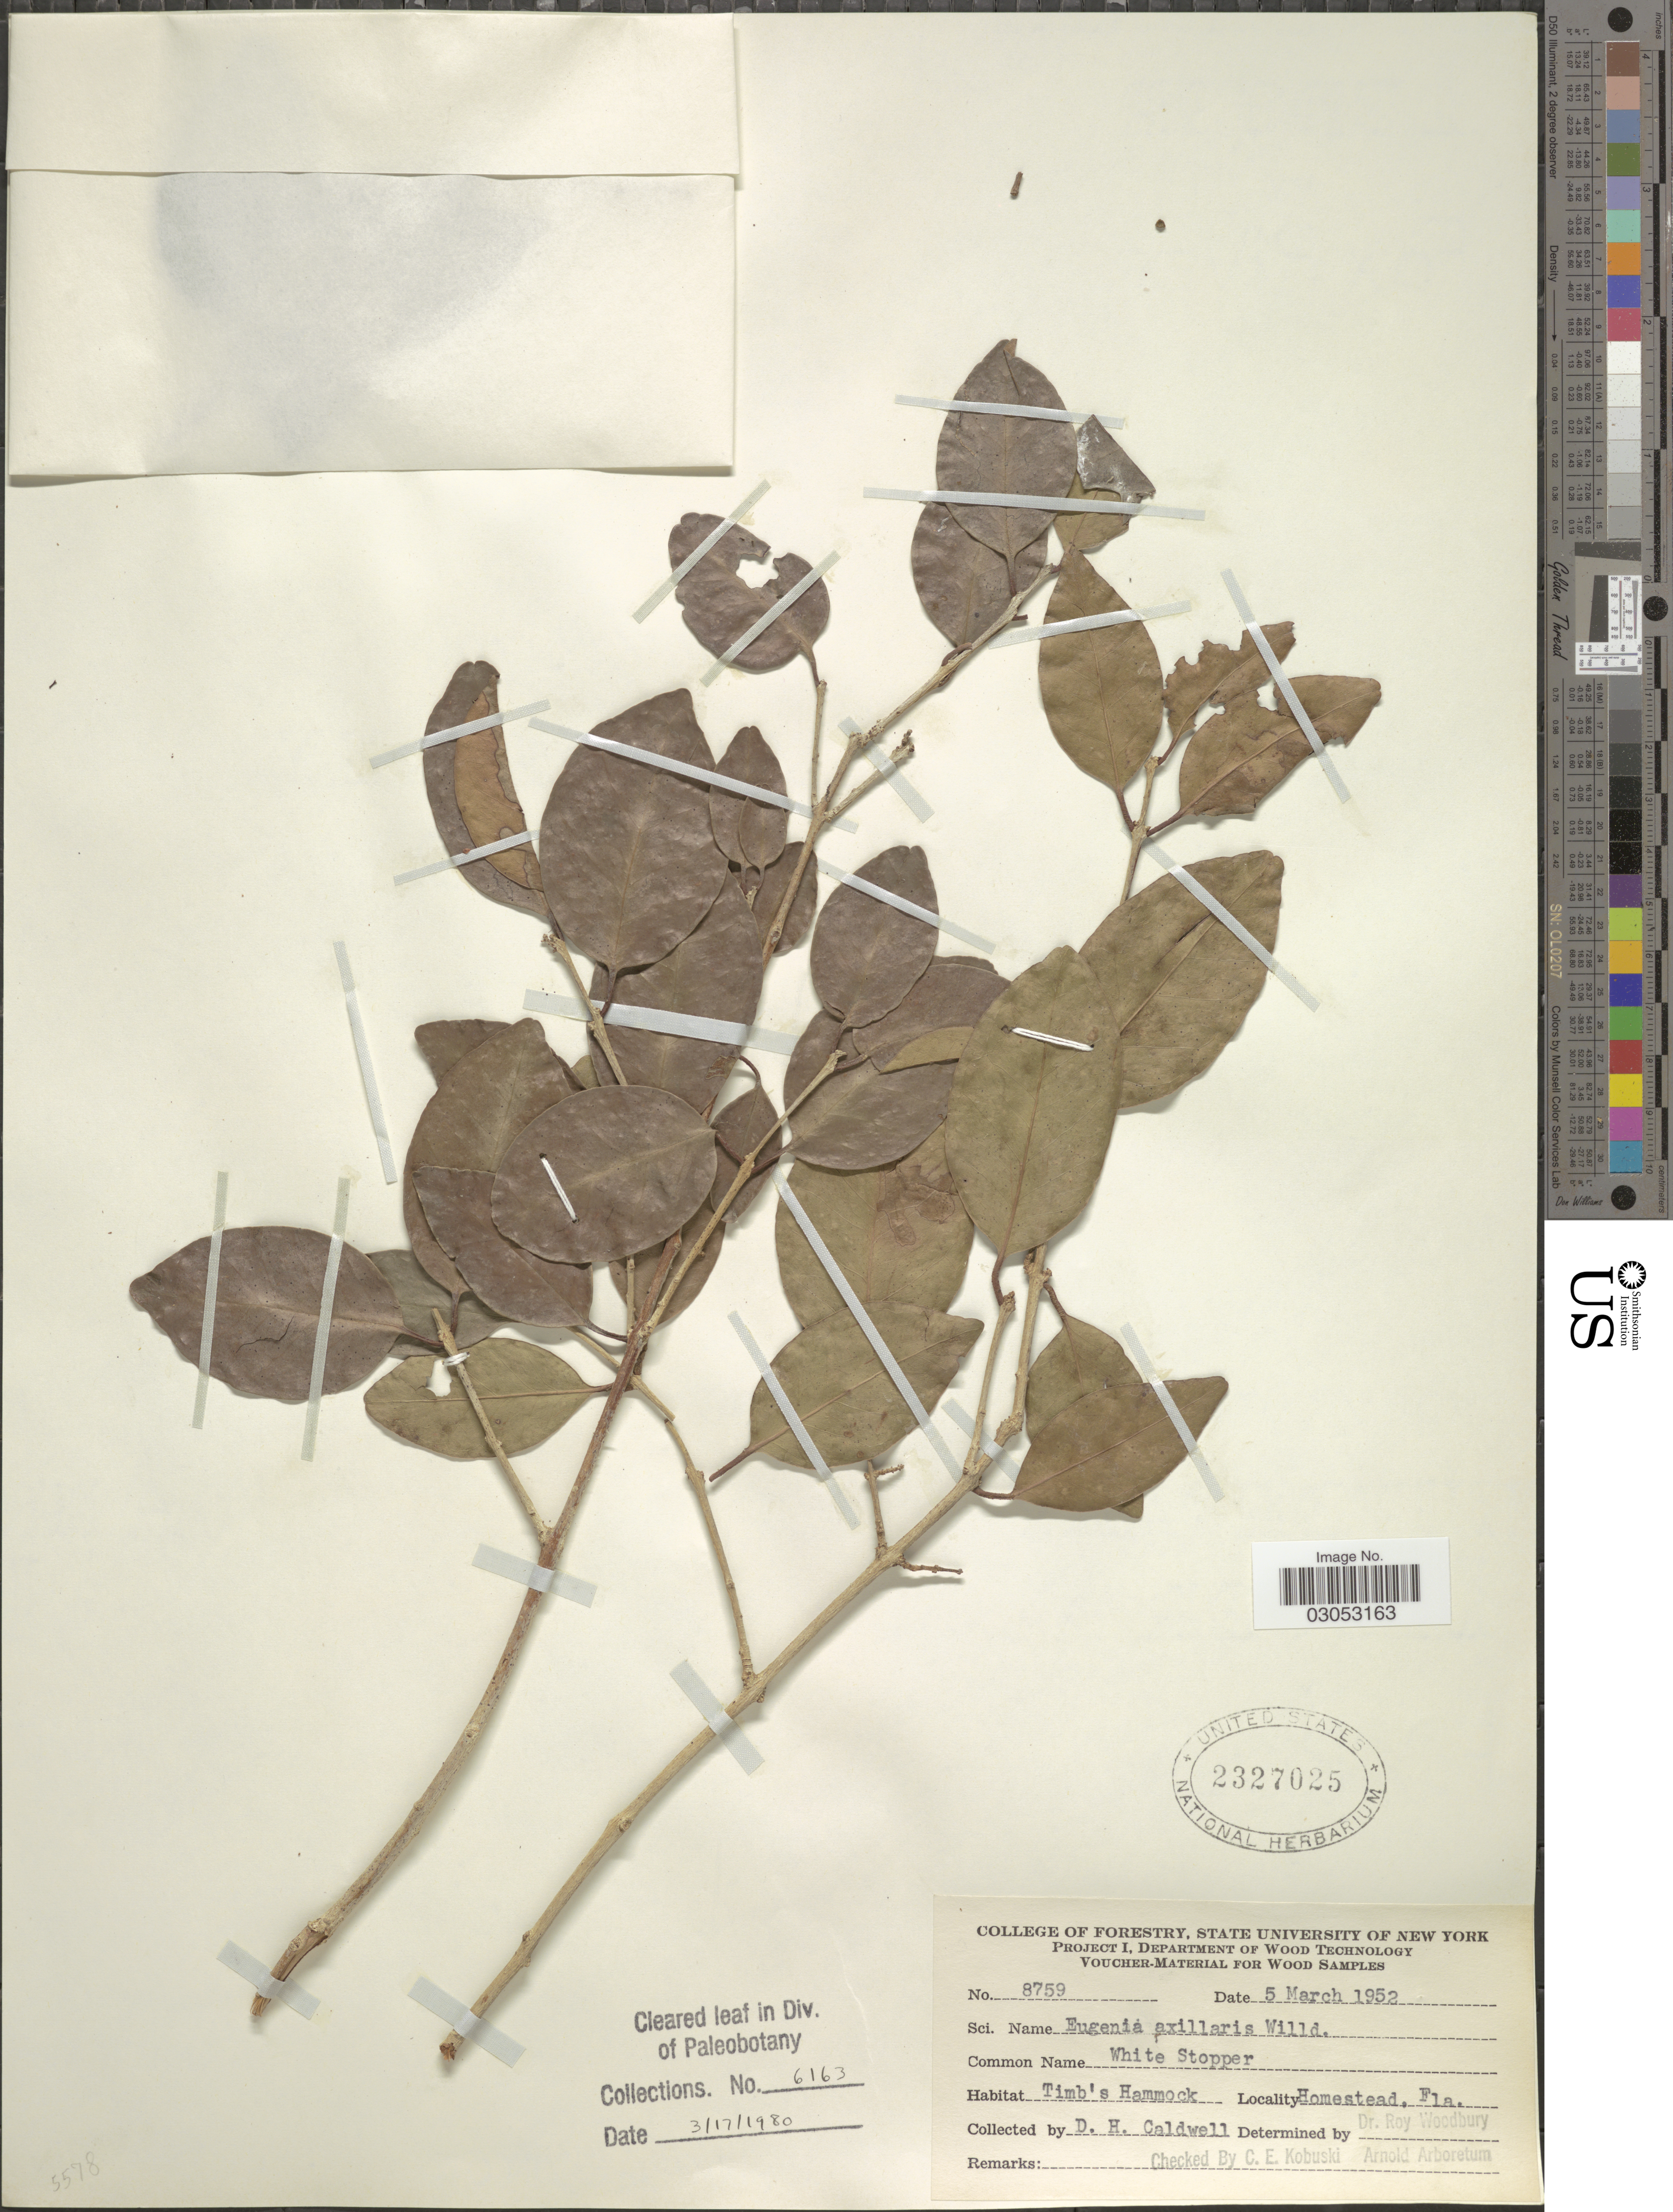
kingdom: Plantae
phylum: Tracheophyta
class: Magnoliopsida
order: Myrtales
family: Myrtaceae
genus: Eugenia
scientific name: Eugenia axillaris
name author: (Sw.) Willd.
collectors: D. H. Caldwell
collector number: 8759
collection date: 1952-03-05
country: United States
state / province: Florida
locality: Timb's Hammock, Homestead.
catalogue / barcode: US 2327025